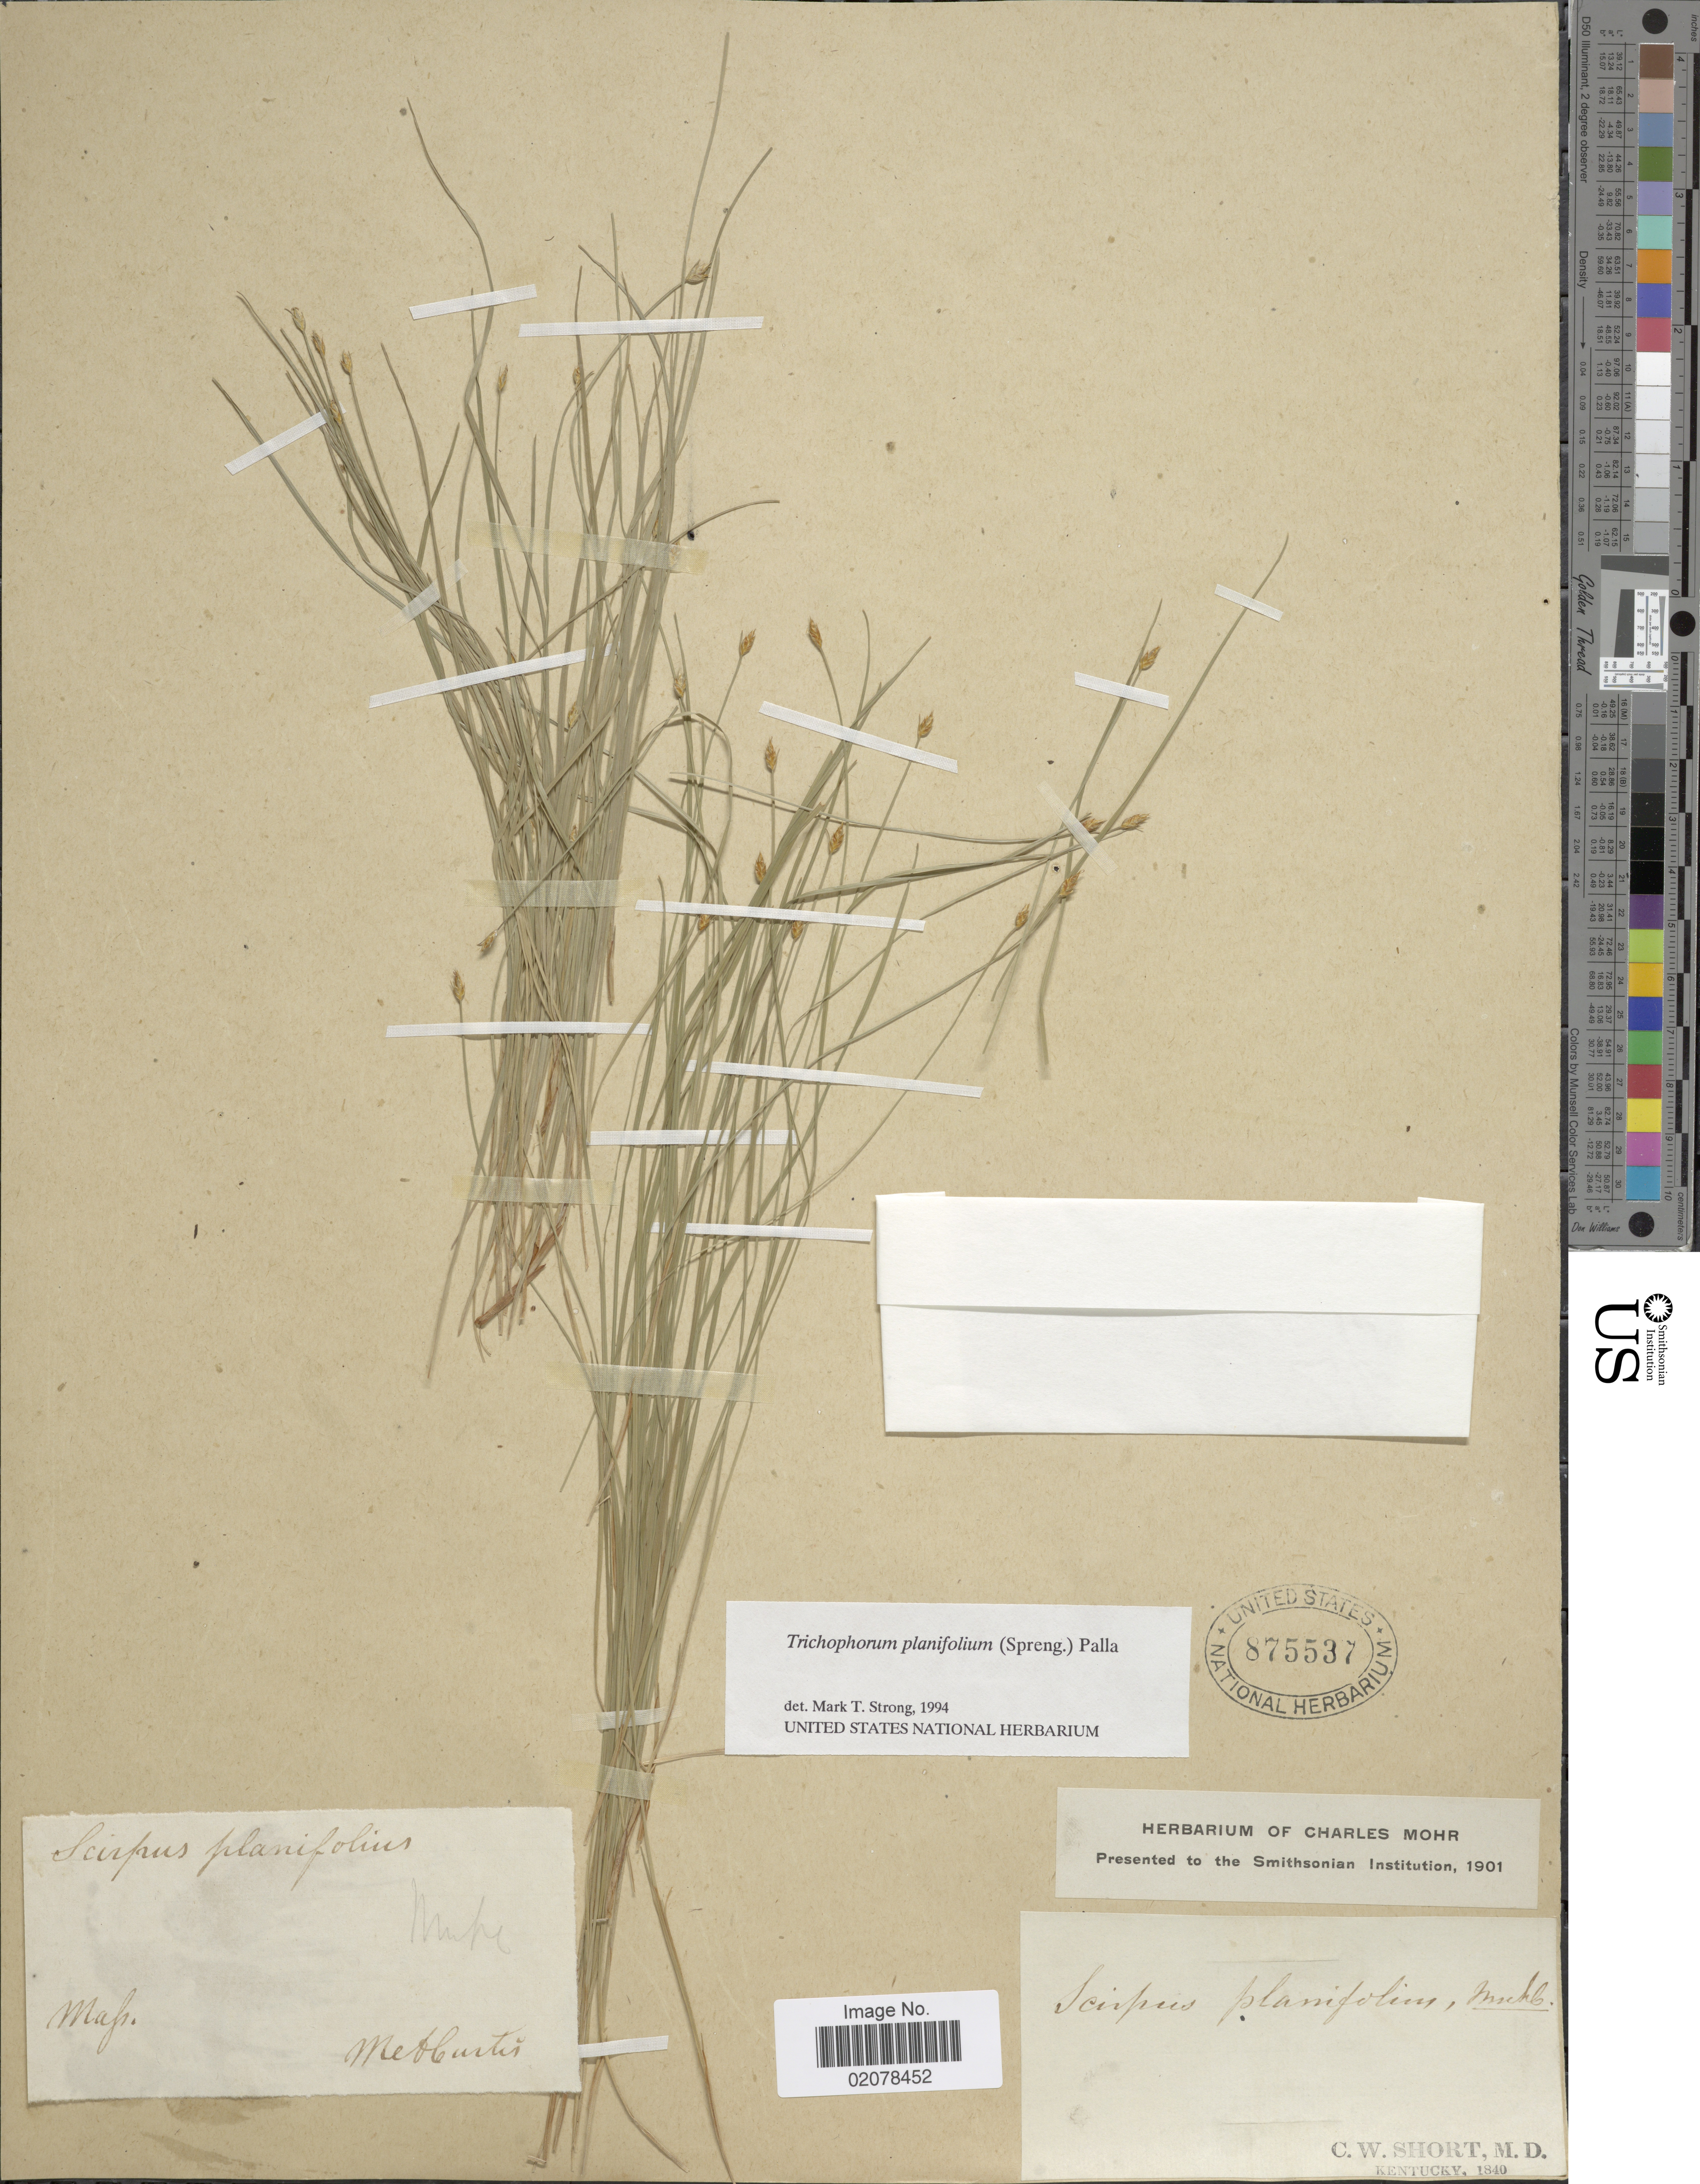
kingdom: Plantae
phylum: Tracheophyta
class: Liliopsida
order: Poales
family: Cyperaceae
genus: Trichophorum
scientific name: Trichophorum planifolium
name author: (Spreng.) Palla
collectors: C. W. Short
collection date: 1840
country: United States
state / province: Kentucky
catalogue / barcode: US 875537